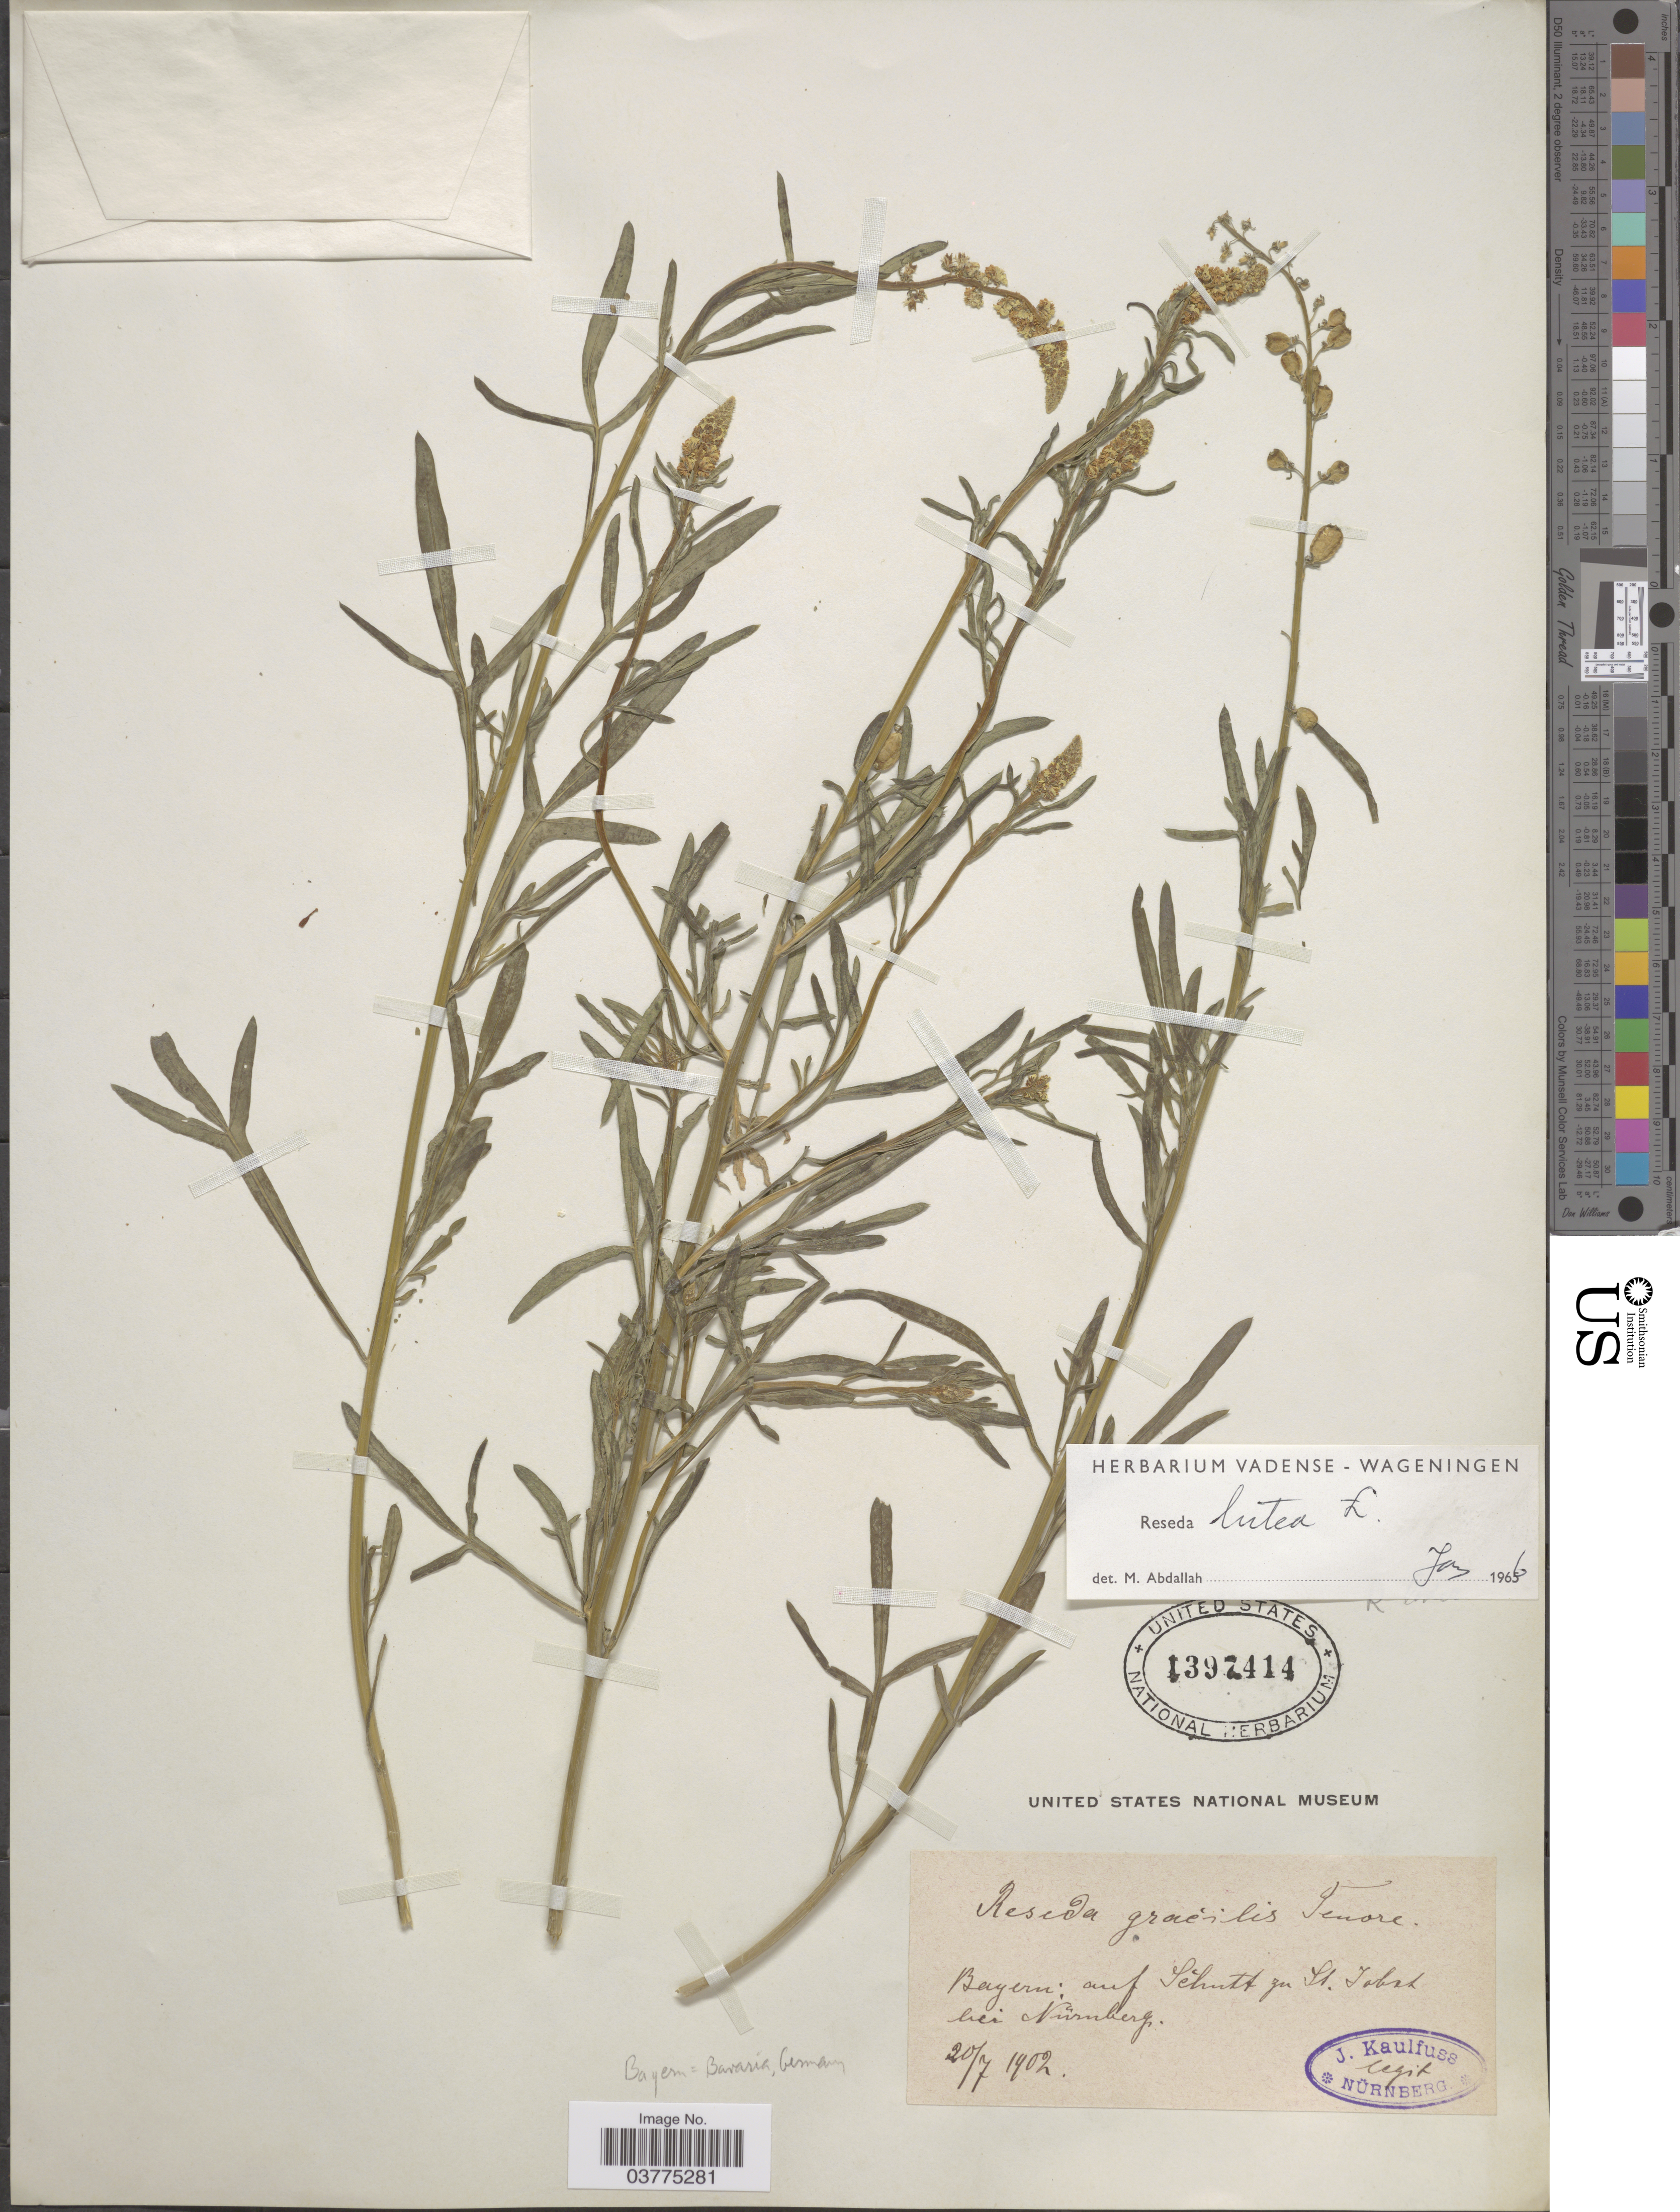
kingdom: Plantae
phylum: Tracheophyta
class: Magnoliopsida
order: Brassicales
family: Resedaceae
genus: Reseda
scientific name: Reseda lutea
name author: L.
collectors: J. Kaulfuss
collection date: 1902-07-20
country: Germany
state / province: Bayern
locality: Bayern: Bavaria. Auf Schutt zu St. Jabat* bei Nürnberg. Bayern=Bavaria.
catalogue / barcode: US 1397414